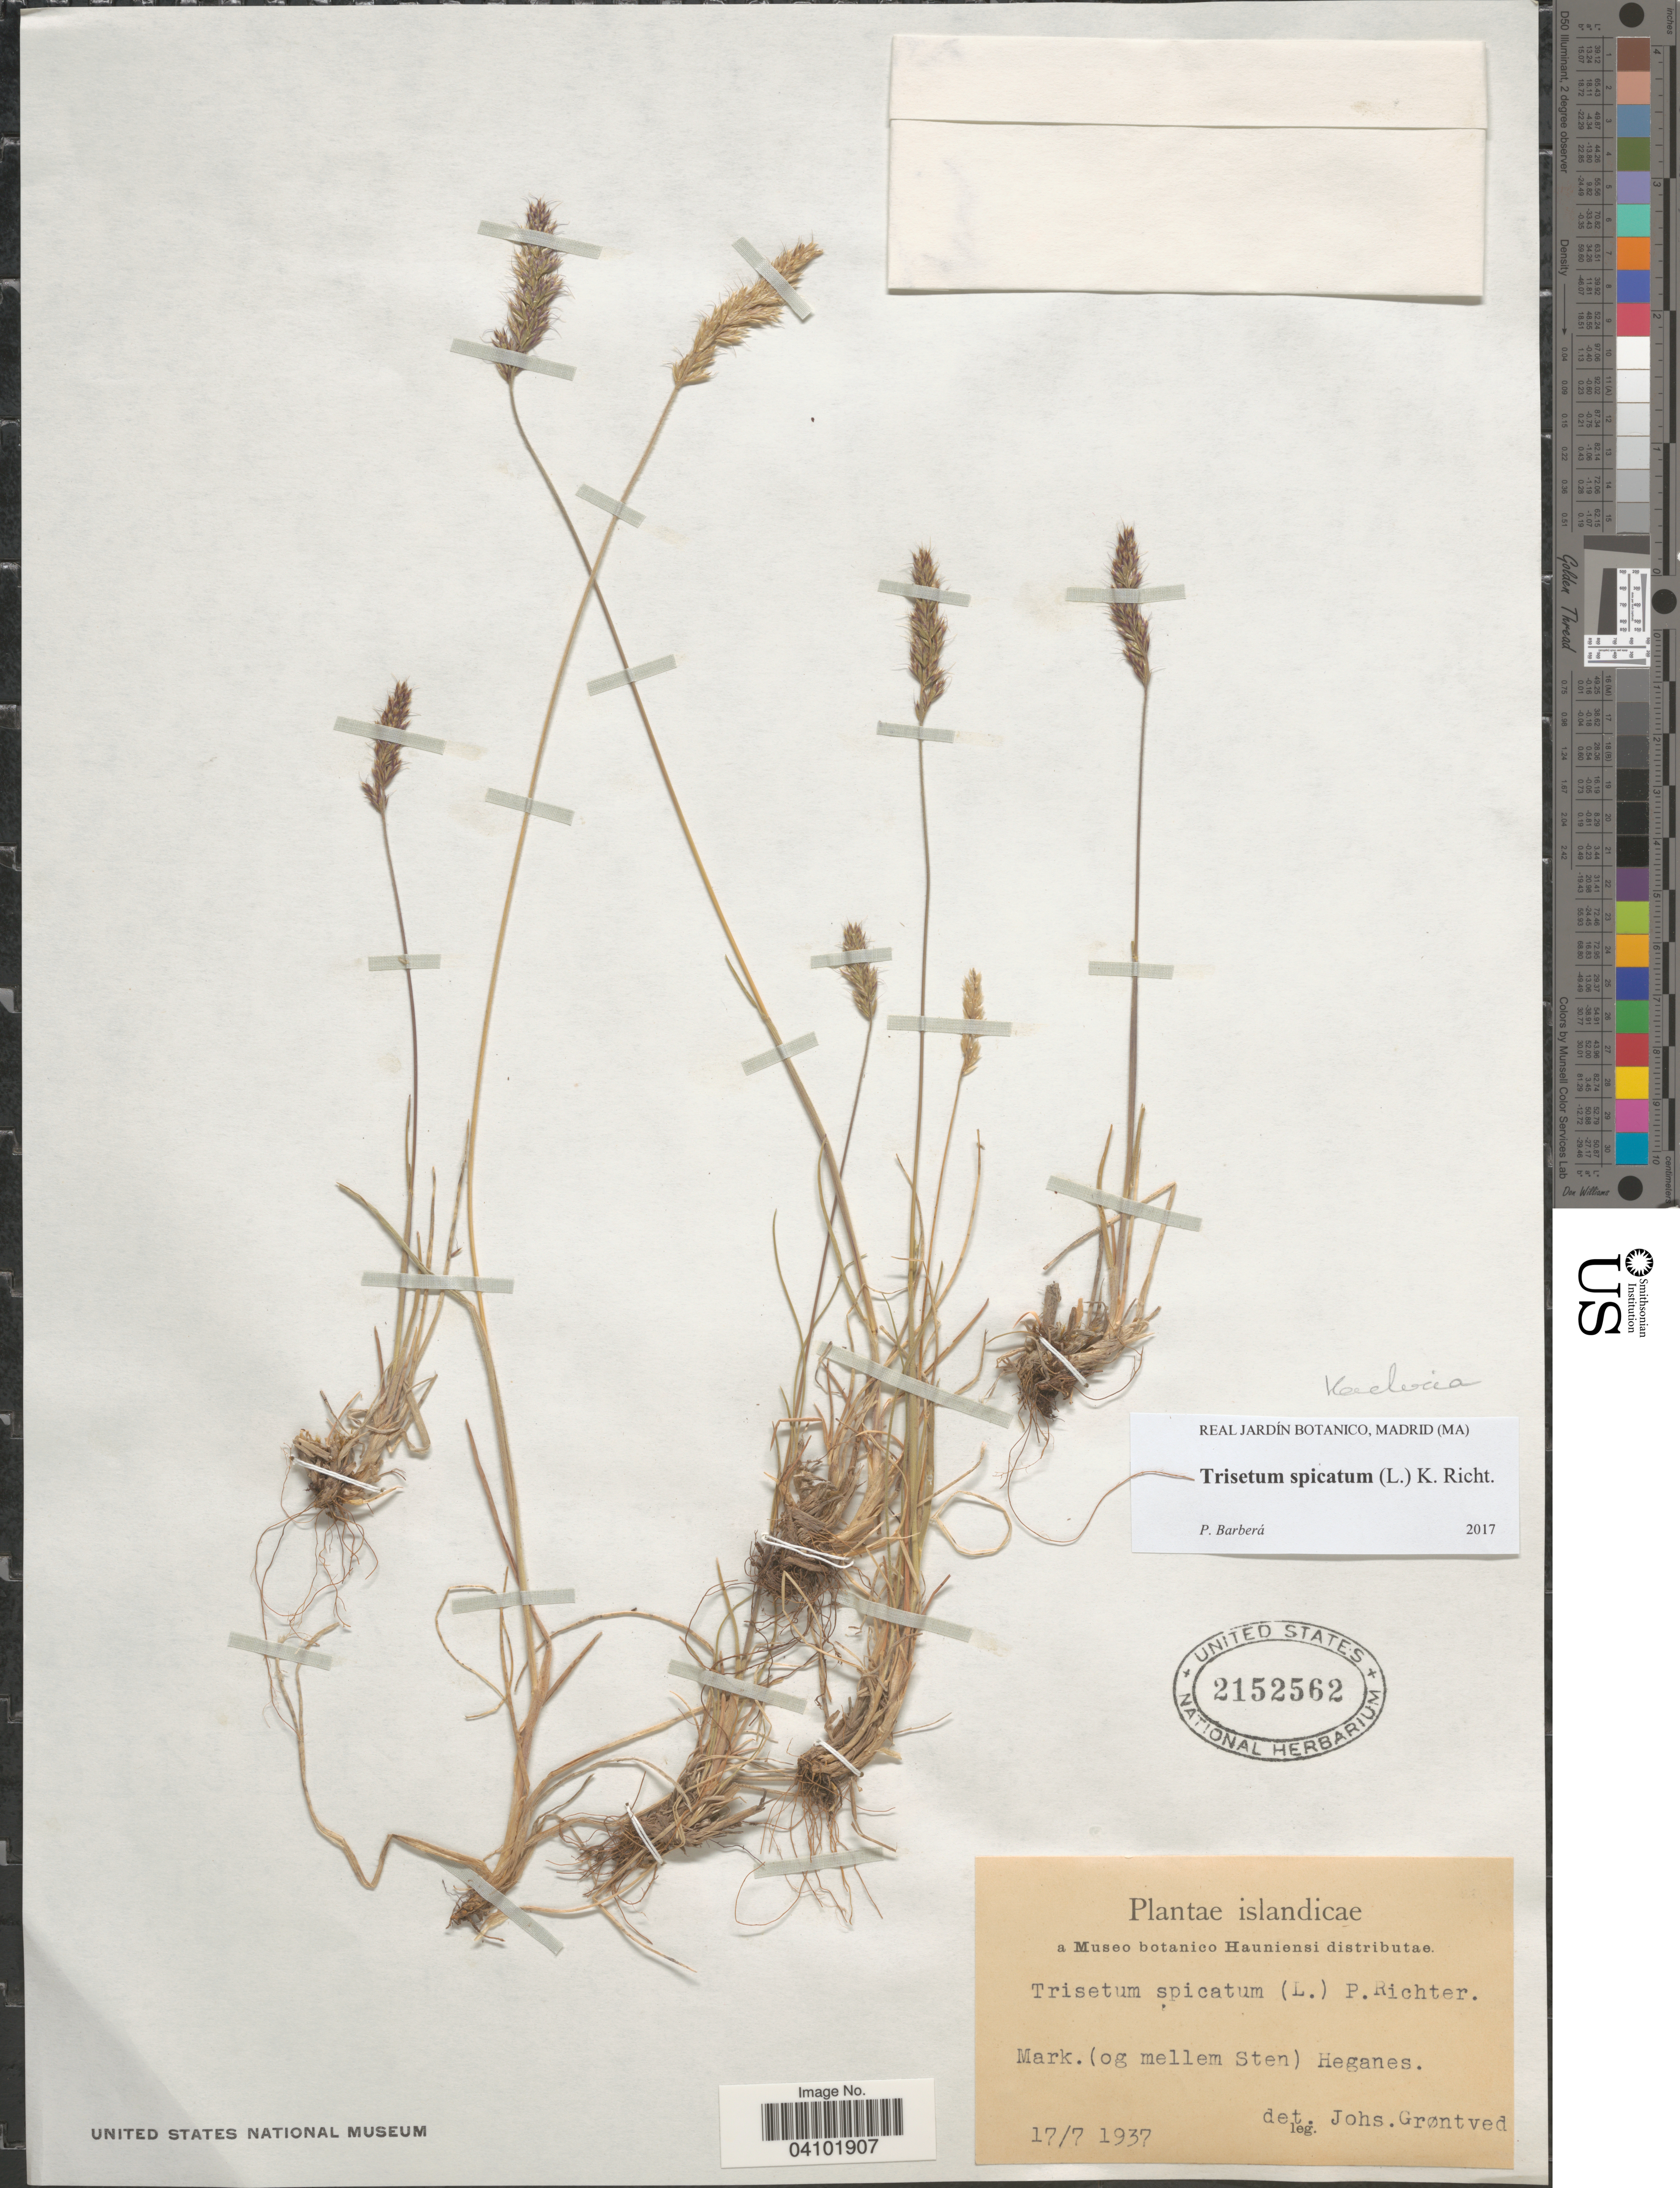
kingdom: Plantae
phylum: Tracheophyta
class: Liliopsida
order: Poales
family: Poaceae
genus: Koeleria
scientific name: Koeleria spicata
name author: (L.) Barberá et al.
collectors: Museo Botanico Hauniense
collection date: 1937-07-17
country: Iceland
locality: Mark. (og mellem Sten) Heganes.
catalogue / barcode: US 2152562